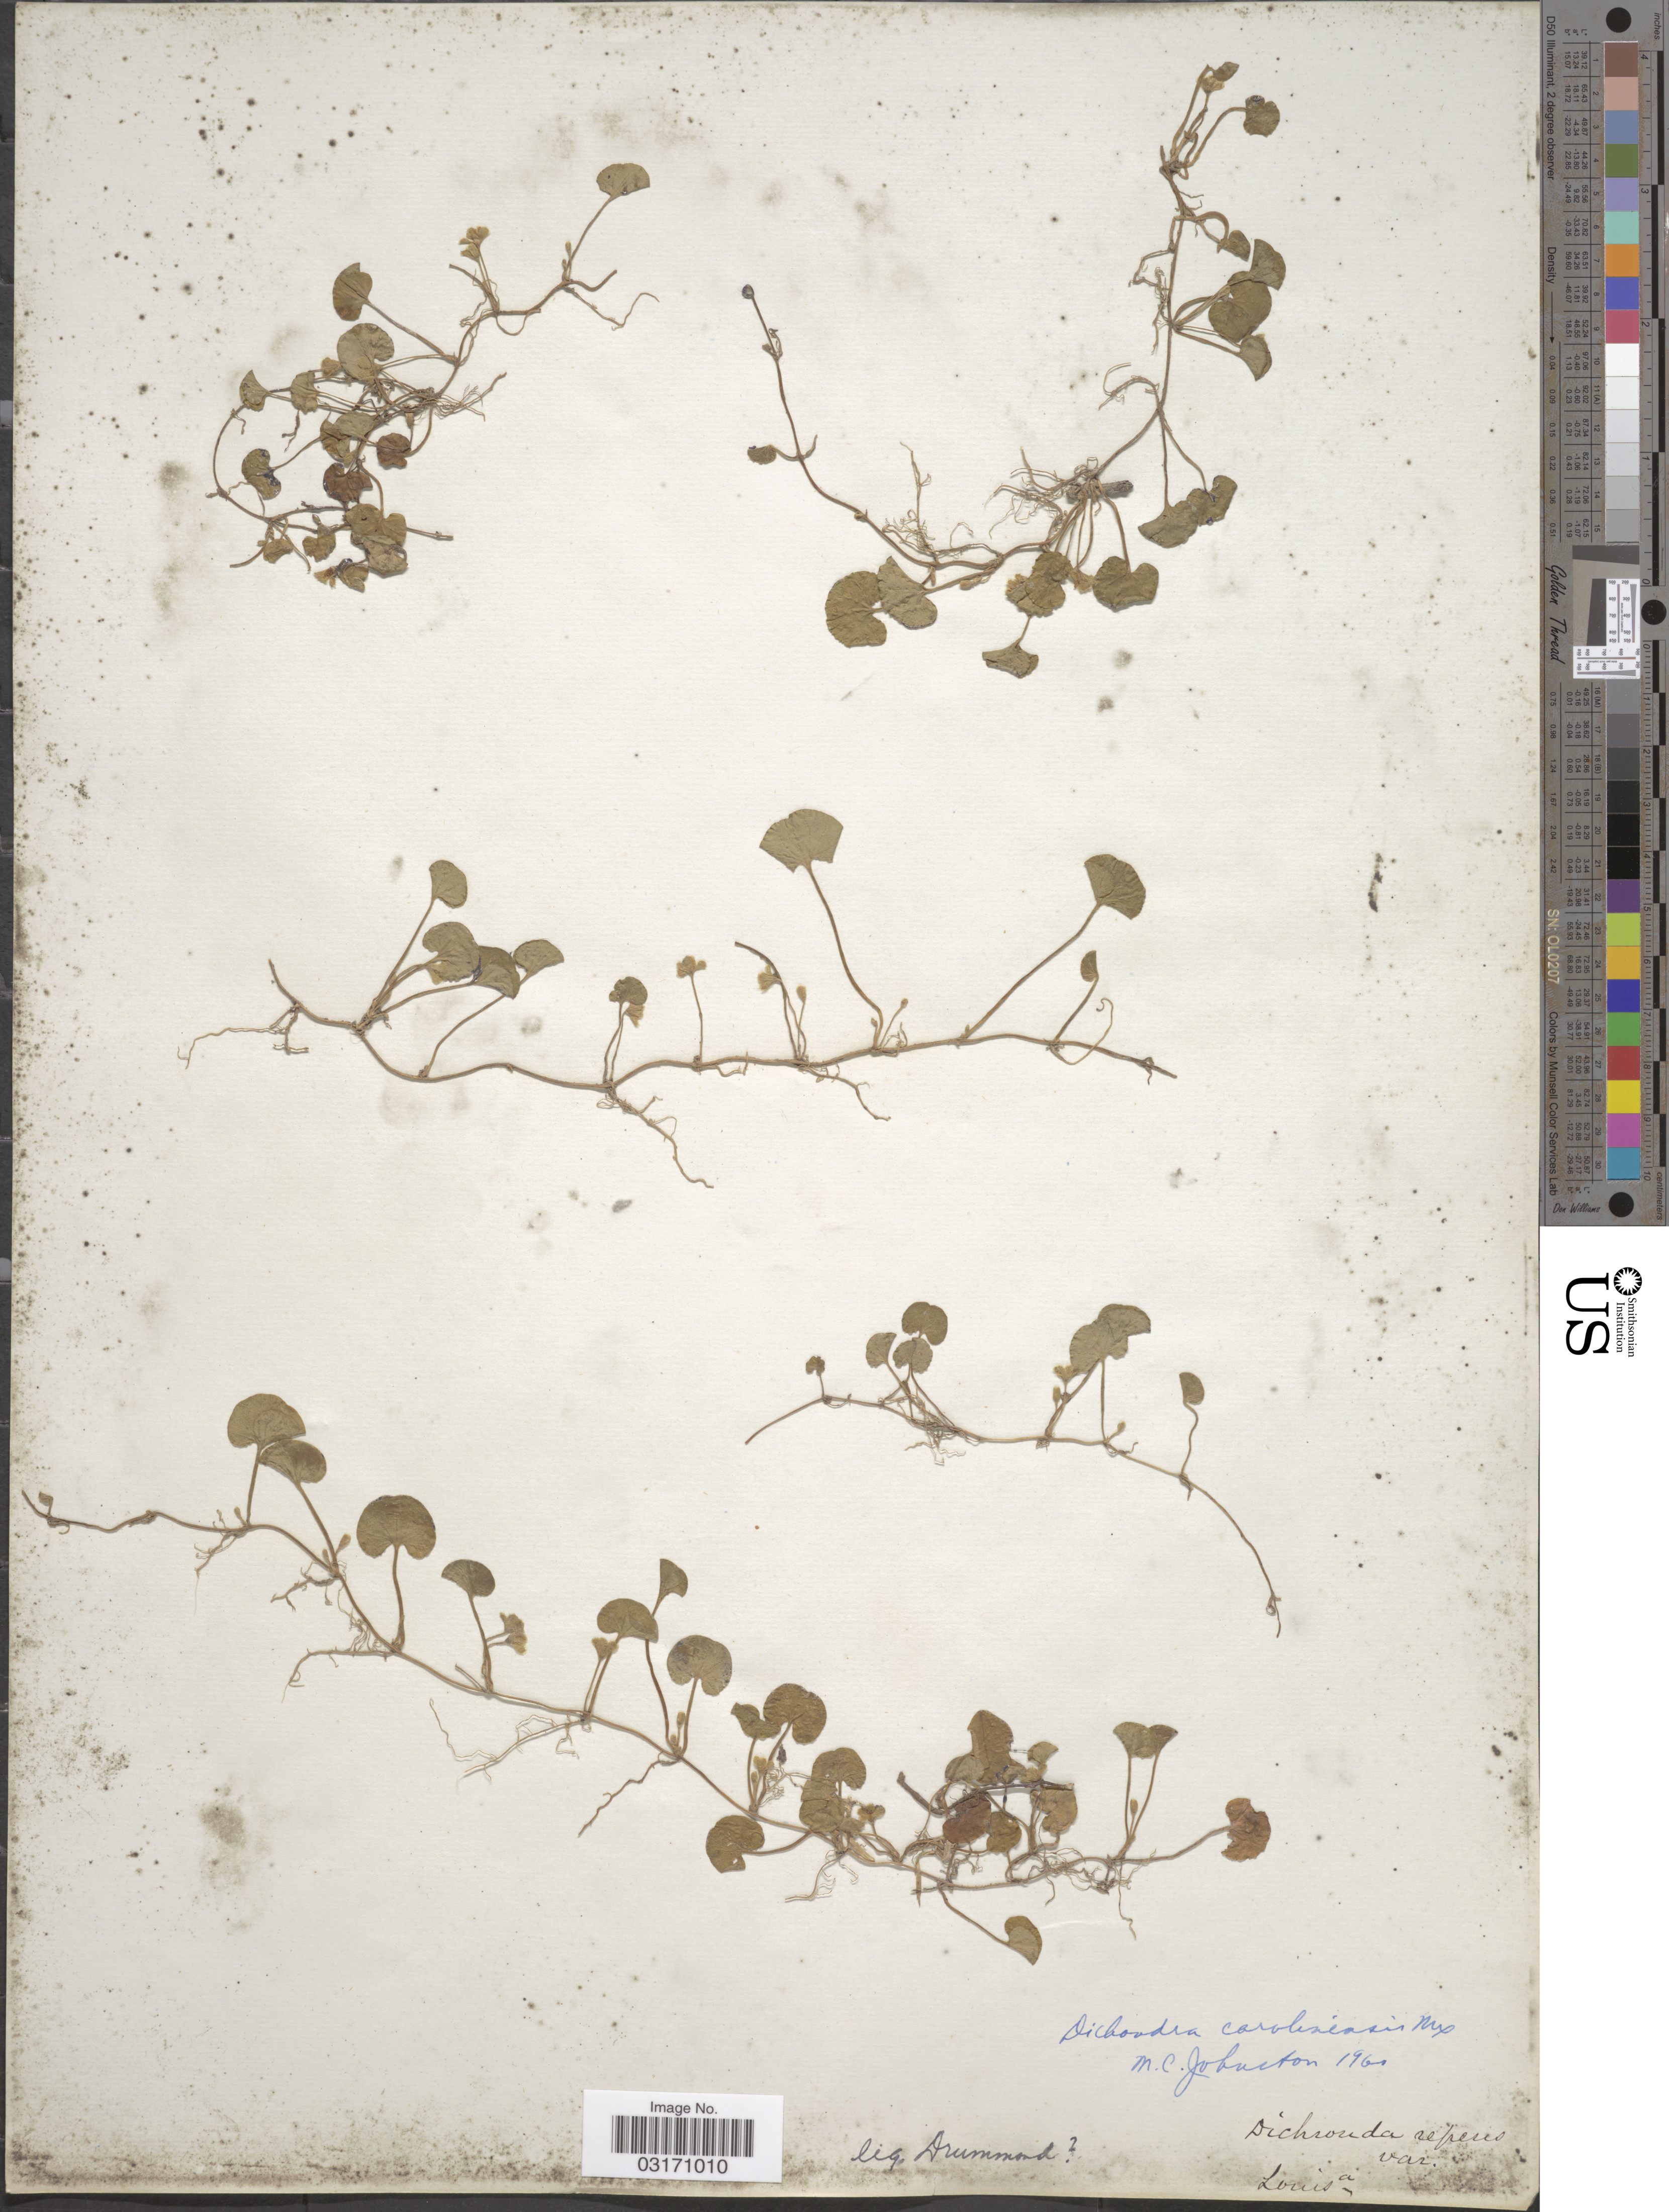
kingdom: Plantae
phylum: Tracheophyta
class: Magnoliopsida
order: Solanales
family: Convolvulaceae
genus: Dichondra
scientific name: Dichondra carolinensis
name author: Michx.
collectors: -. Drummond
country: United States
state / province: Louisiana